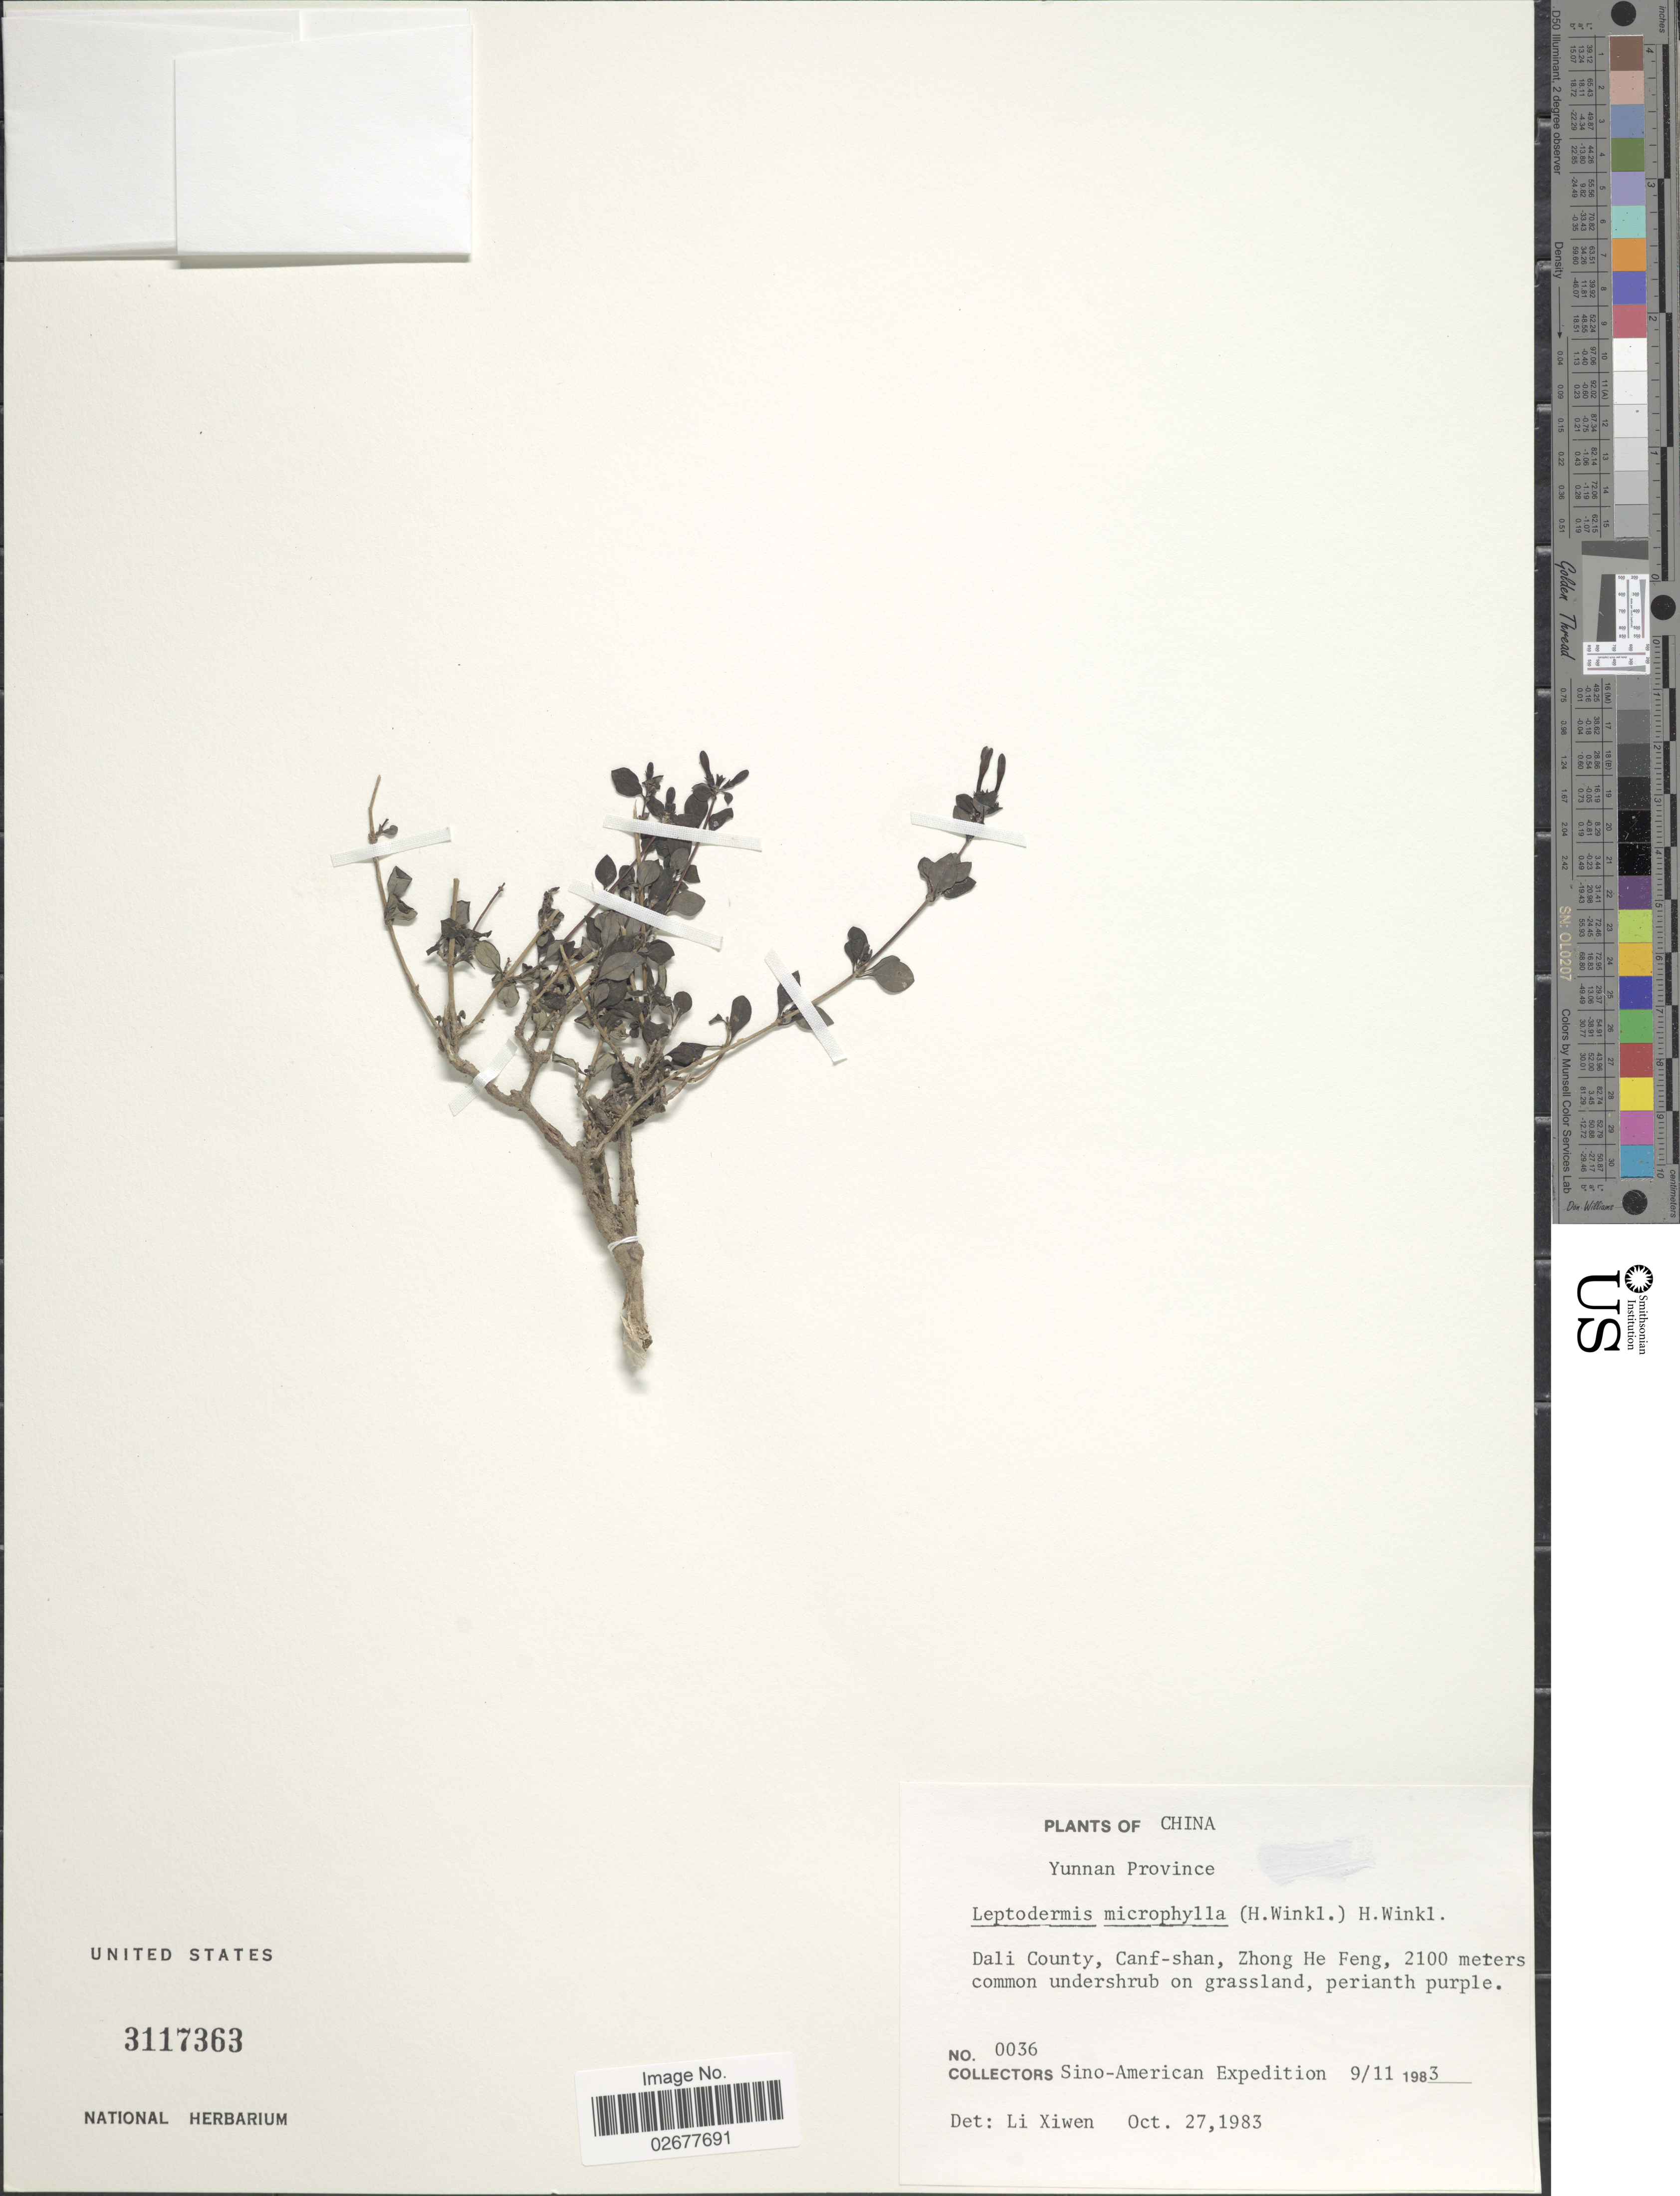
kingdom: Plantae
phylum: Tracheophyta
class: Magnoliopsida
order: Gentianales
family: Rubiaceae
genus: Leptodermis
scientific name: Leptodermis microphylla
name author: (H.J.P. Winkl.) H. Winkl.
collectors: Sino-American Expedition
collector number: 0036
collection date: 1983-11-09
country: China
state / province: Yunnan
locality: Dali County, Canf-shan, Zhong He Feng.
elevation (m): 2100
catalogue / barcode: US 3117363